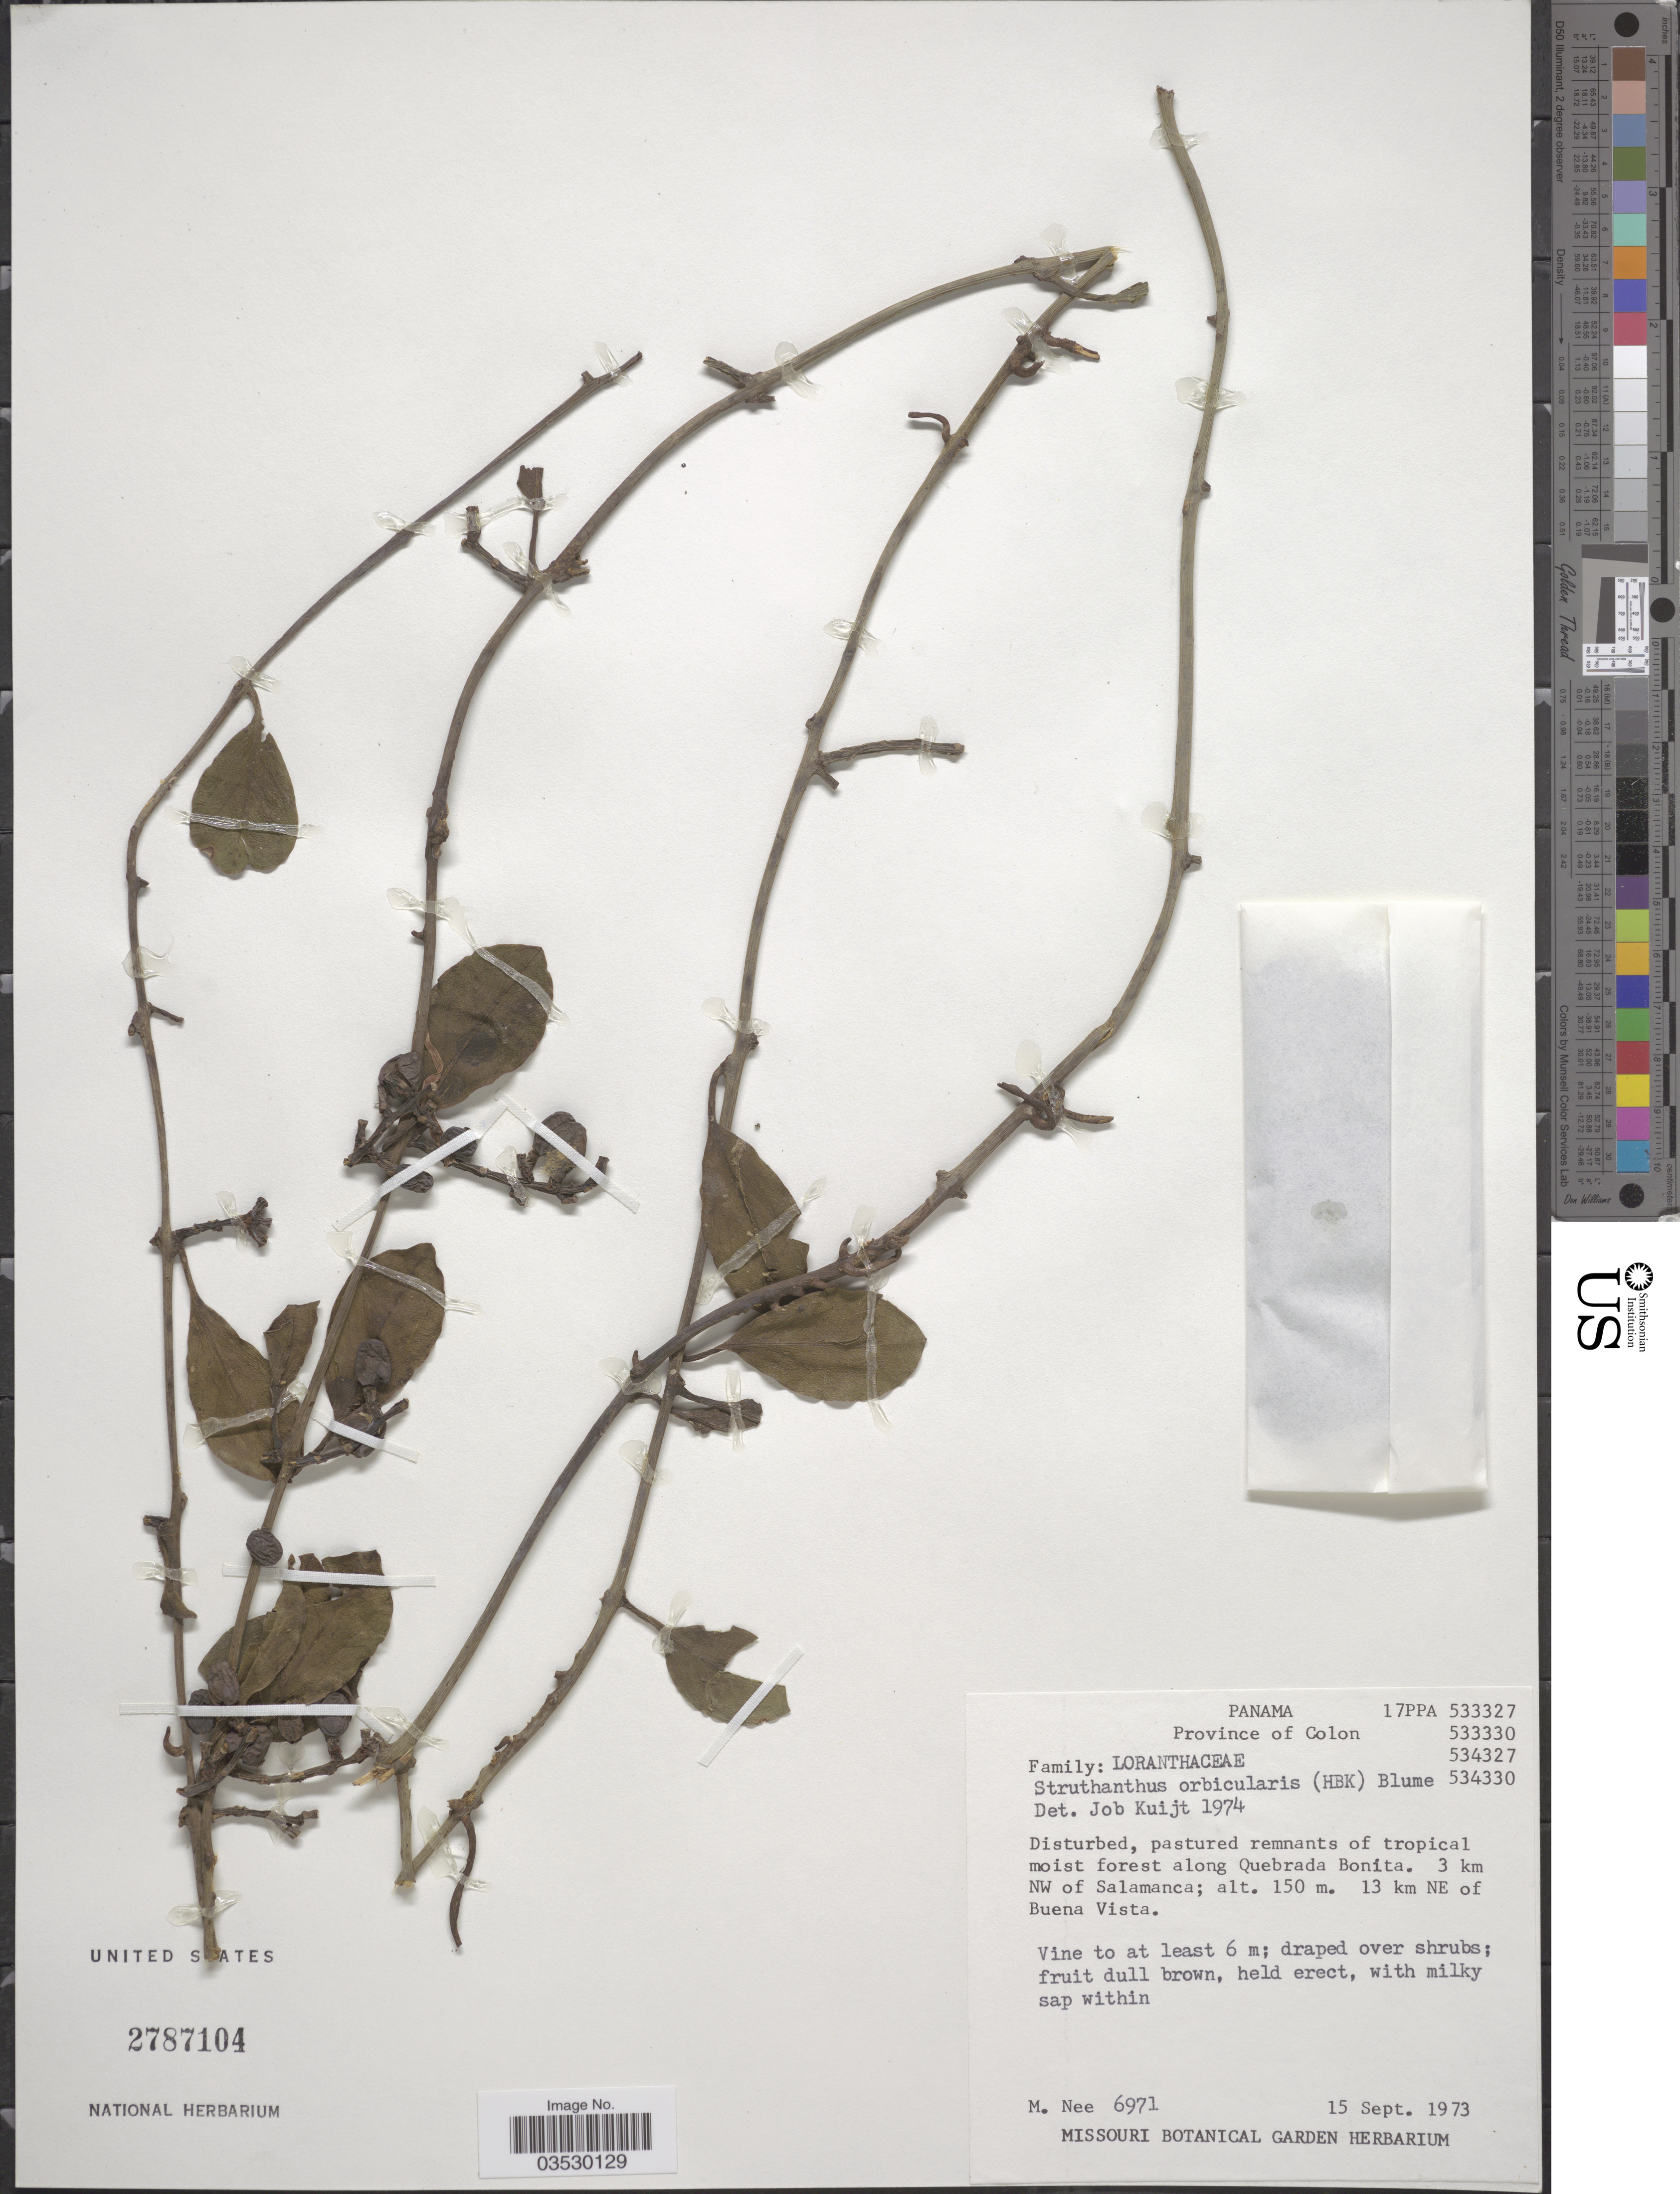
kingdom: Plantae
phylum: Tracheophyta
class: Magnoliopsida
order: Santalales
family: Loranthaceae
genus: Struthanthus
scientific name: Struthanthus orbicularis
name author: (Kunth) Blume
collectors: M. Nee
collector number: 6971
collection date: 1973-09-15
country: Panama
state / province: Colón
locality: Along Quebrada Bonita. 3 km NW of Salamanca. 13 km NE of Buena Vista.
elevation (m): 150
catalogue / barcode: US 2787104